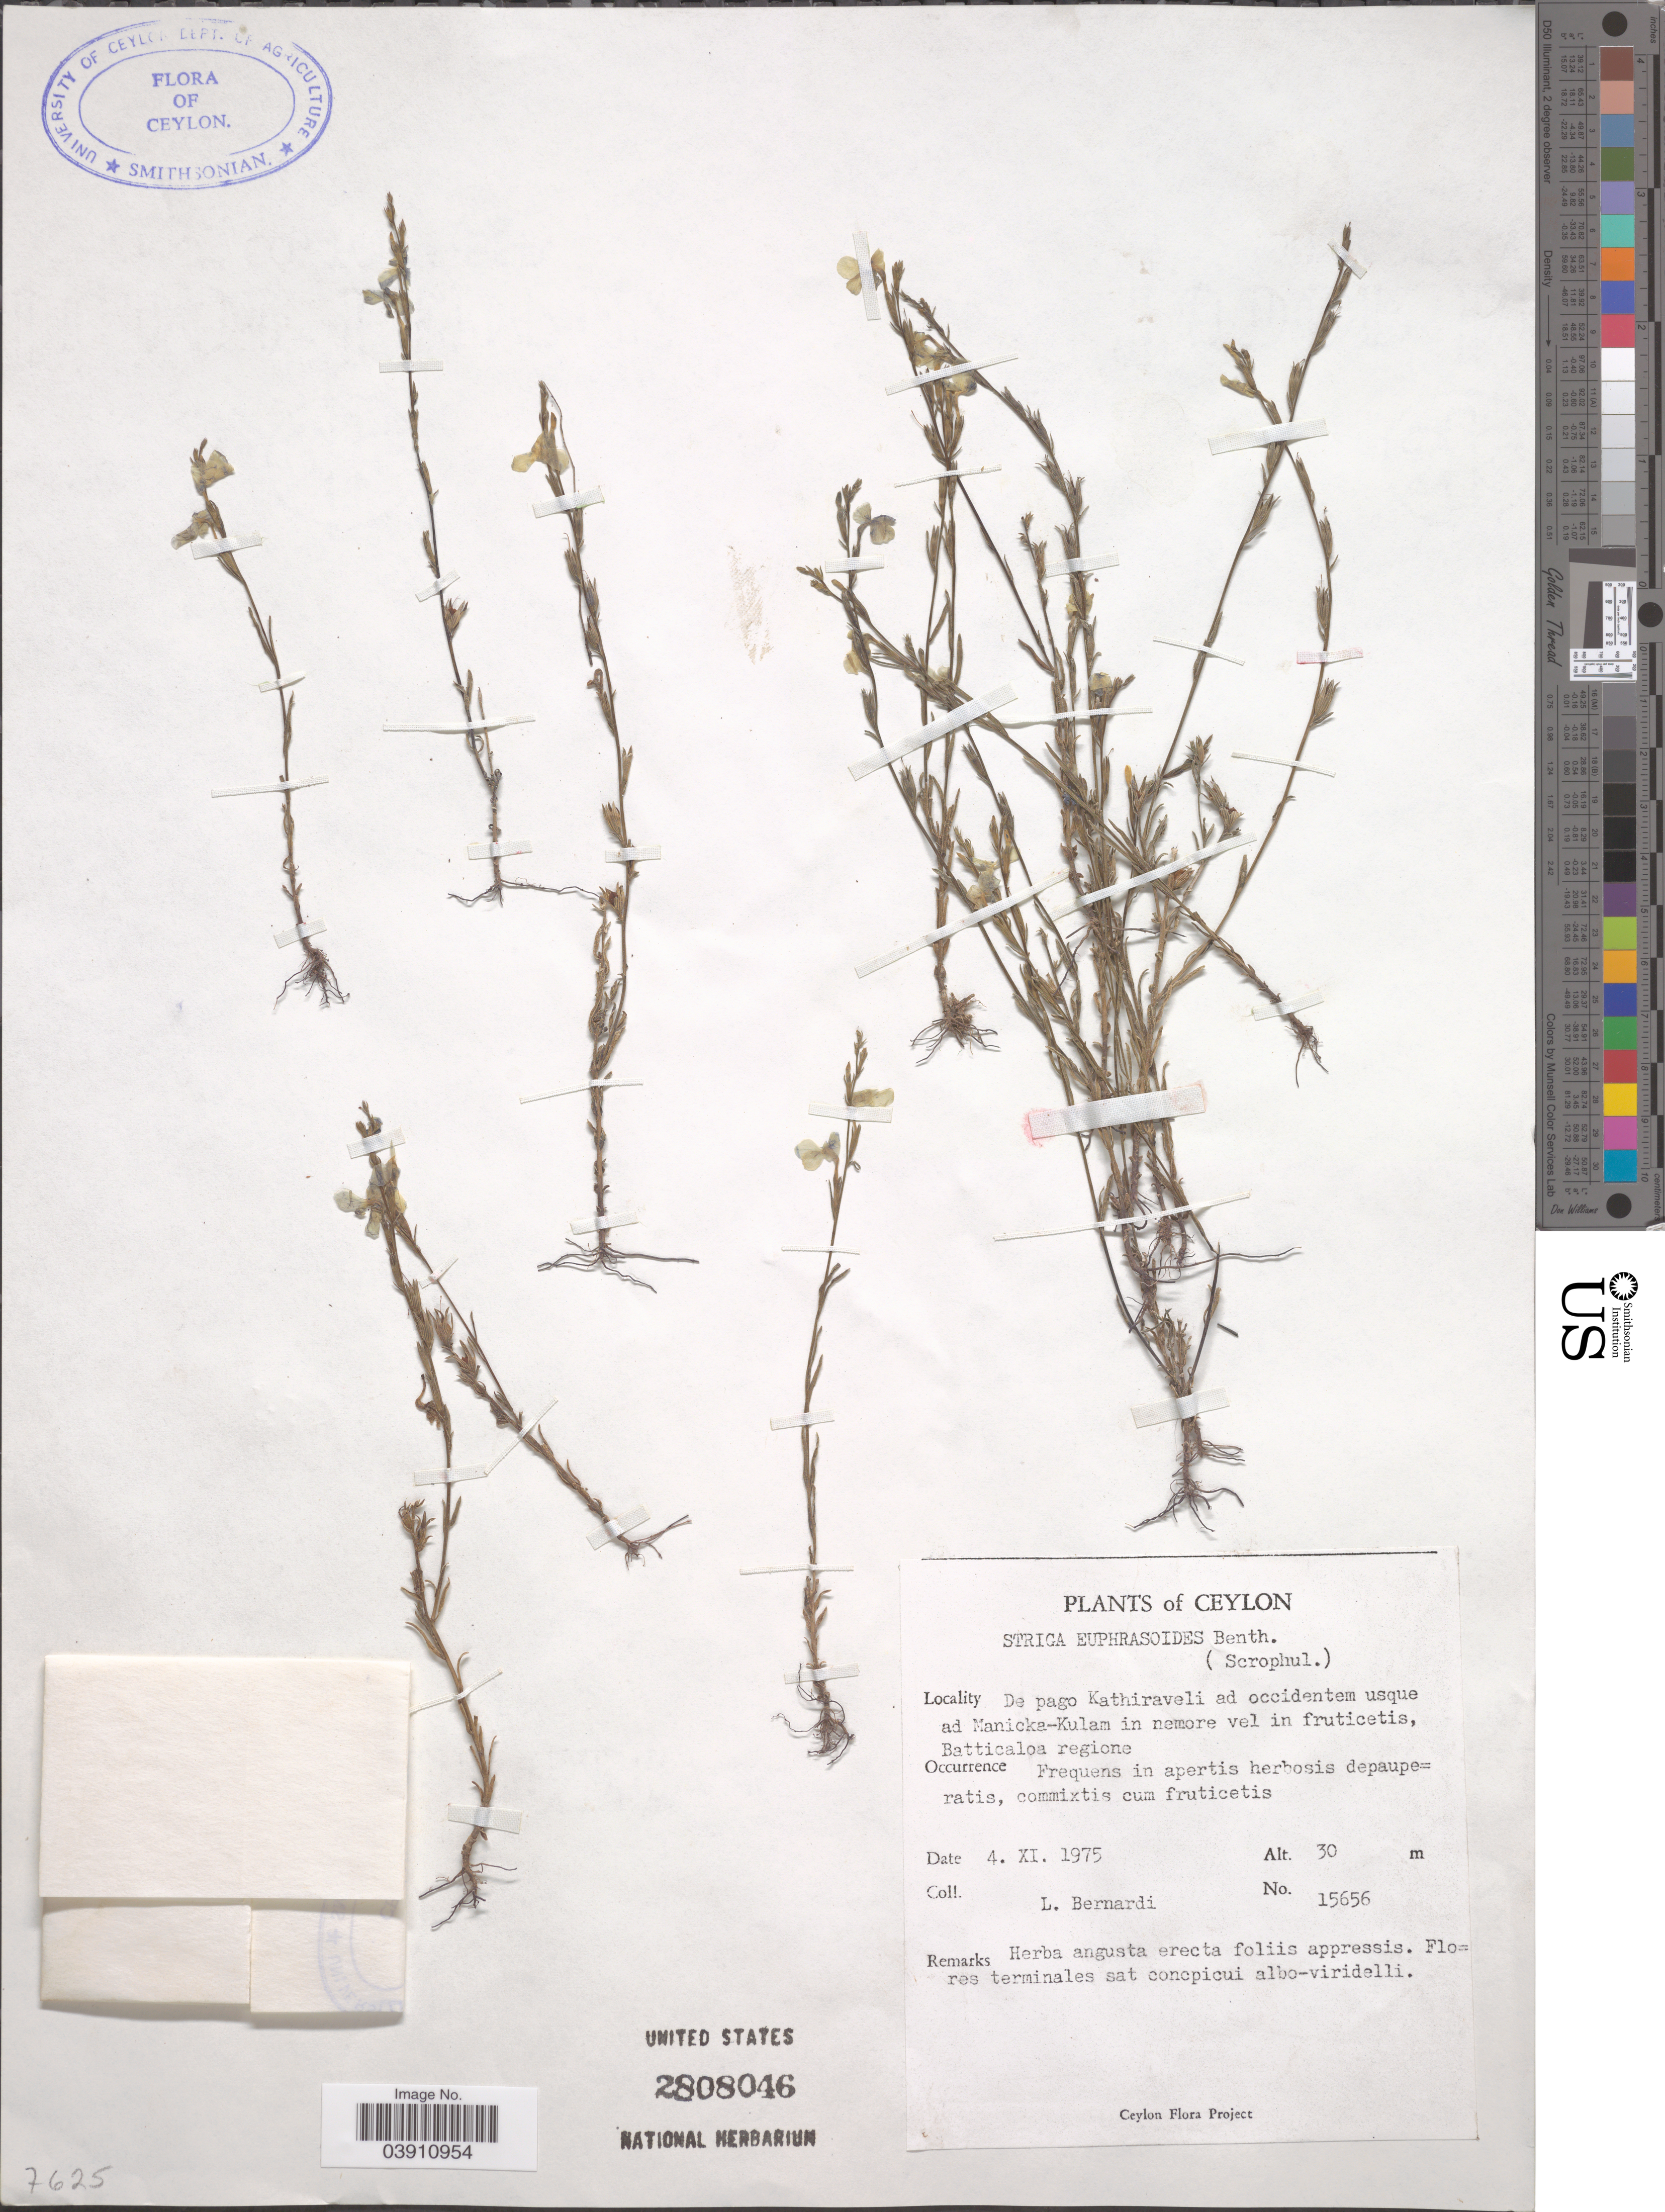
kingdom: Plantae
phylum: Tracheophyta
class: Magnoliopsida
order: Lamiales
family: Orobanchaceae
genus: Striga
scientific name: Striga euphrasioides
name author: Benth.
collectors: L. Bernardi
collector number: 15656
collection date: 1975-11-04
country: Sri Lanka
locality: Ceylon. De pago Kathiraveli ad occidentem usque ad Manicka-Kulam in nemore vel in fruticetis, Batticaloa regione.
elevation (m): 30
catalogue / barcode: US 2808046